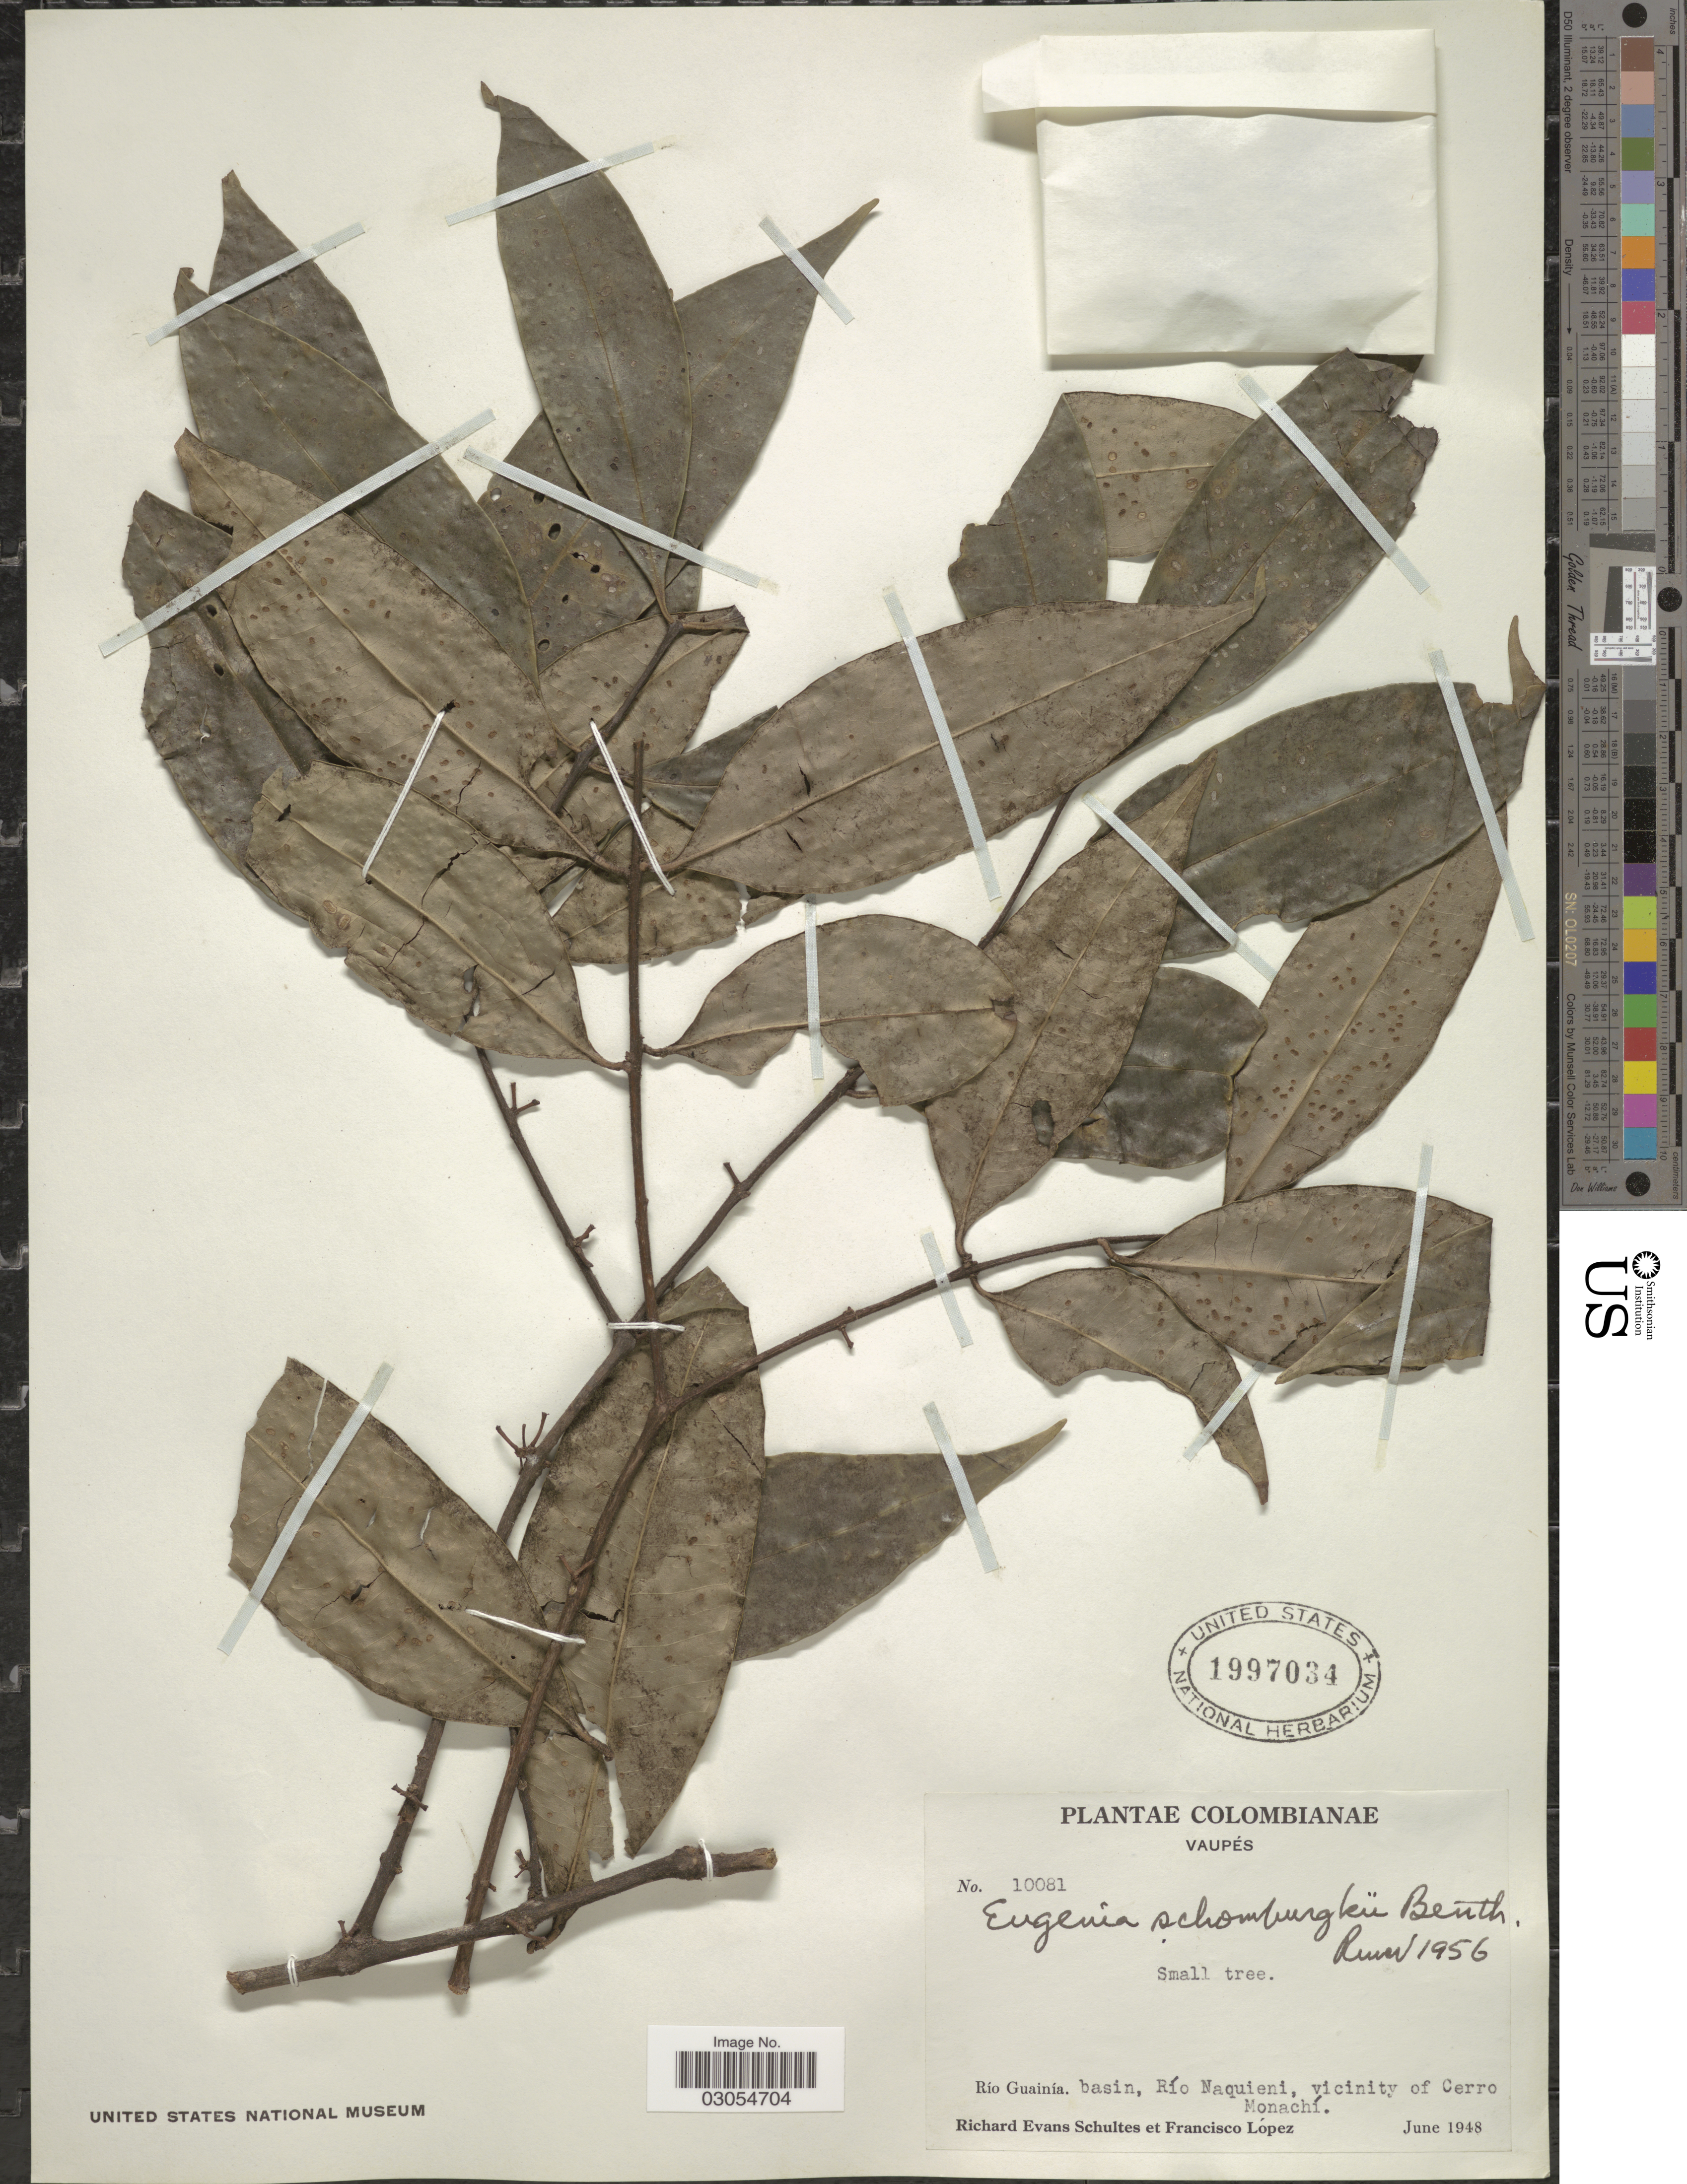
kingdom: Plantae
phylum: Tracheophyta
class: Magnoliopsida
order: Myrtales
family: Myrtaceae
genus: Eugenia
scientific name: Eugenia lambertiana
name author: DC.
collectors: R. E. Schultes & F. Lopéz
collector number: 10081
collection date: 1948-06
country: Colombia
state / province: Vaupés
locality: Río Guainía basin, Río Naquieni, vicinity of Cerro Monachí.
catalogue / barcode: US 1997034